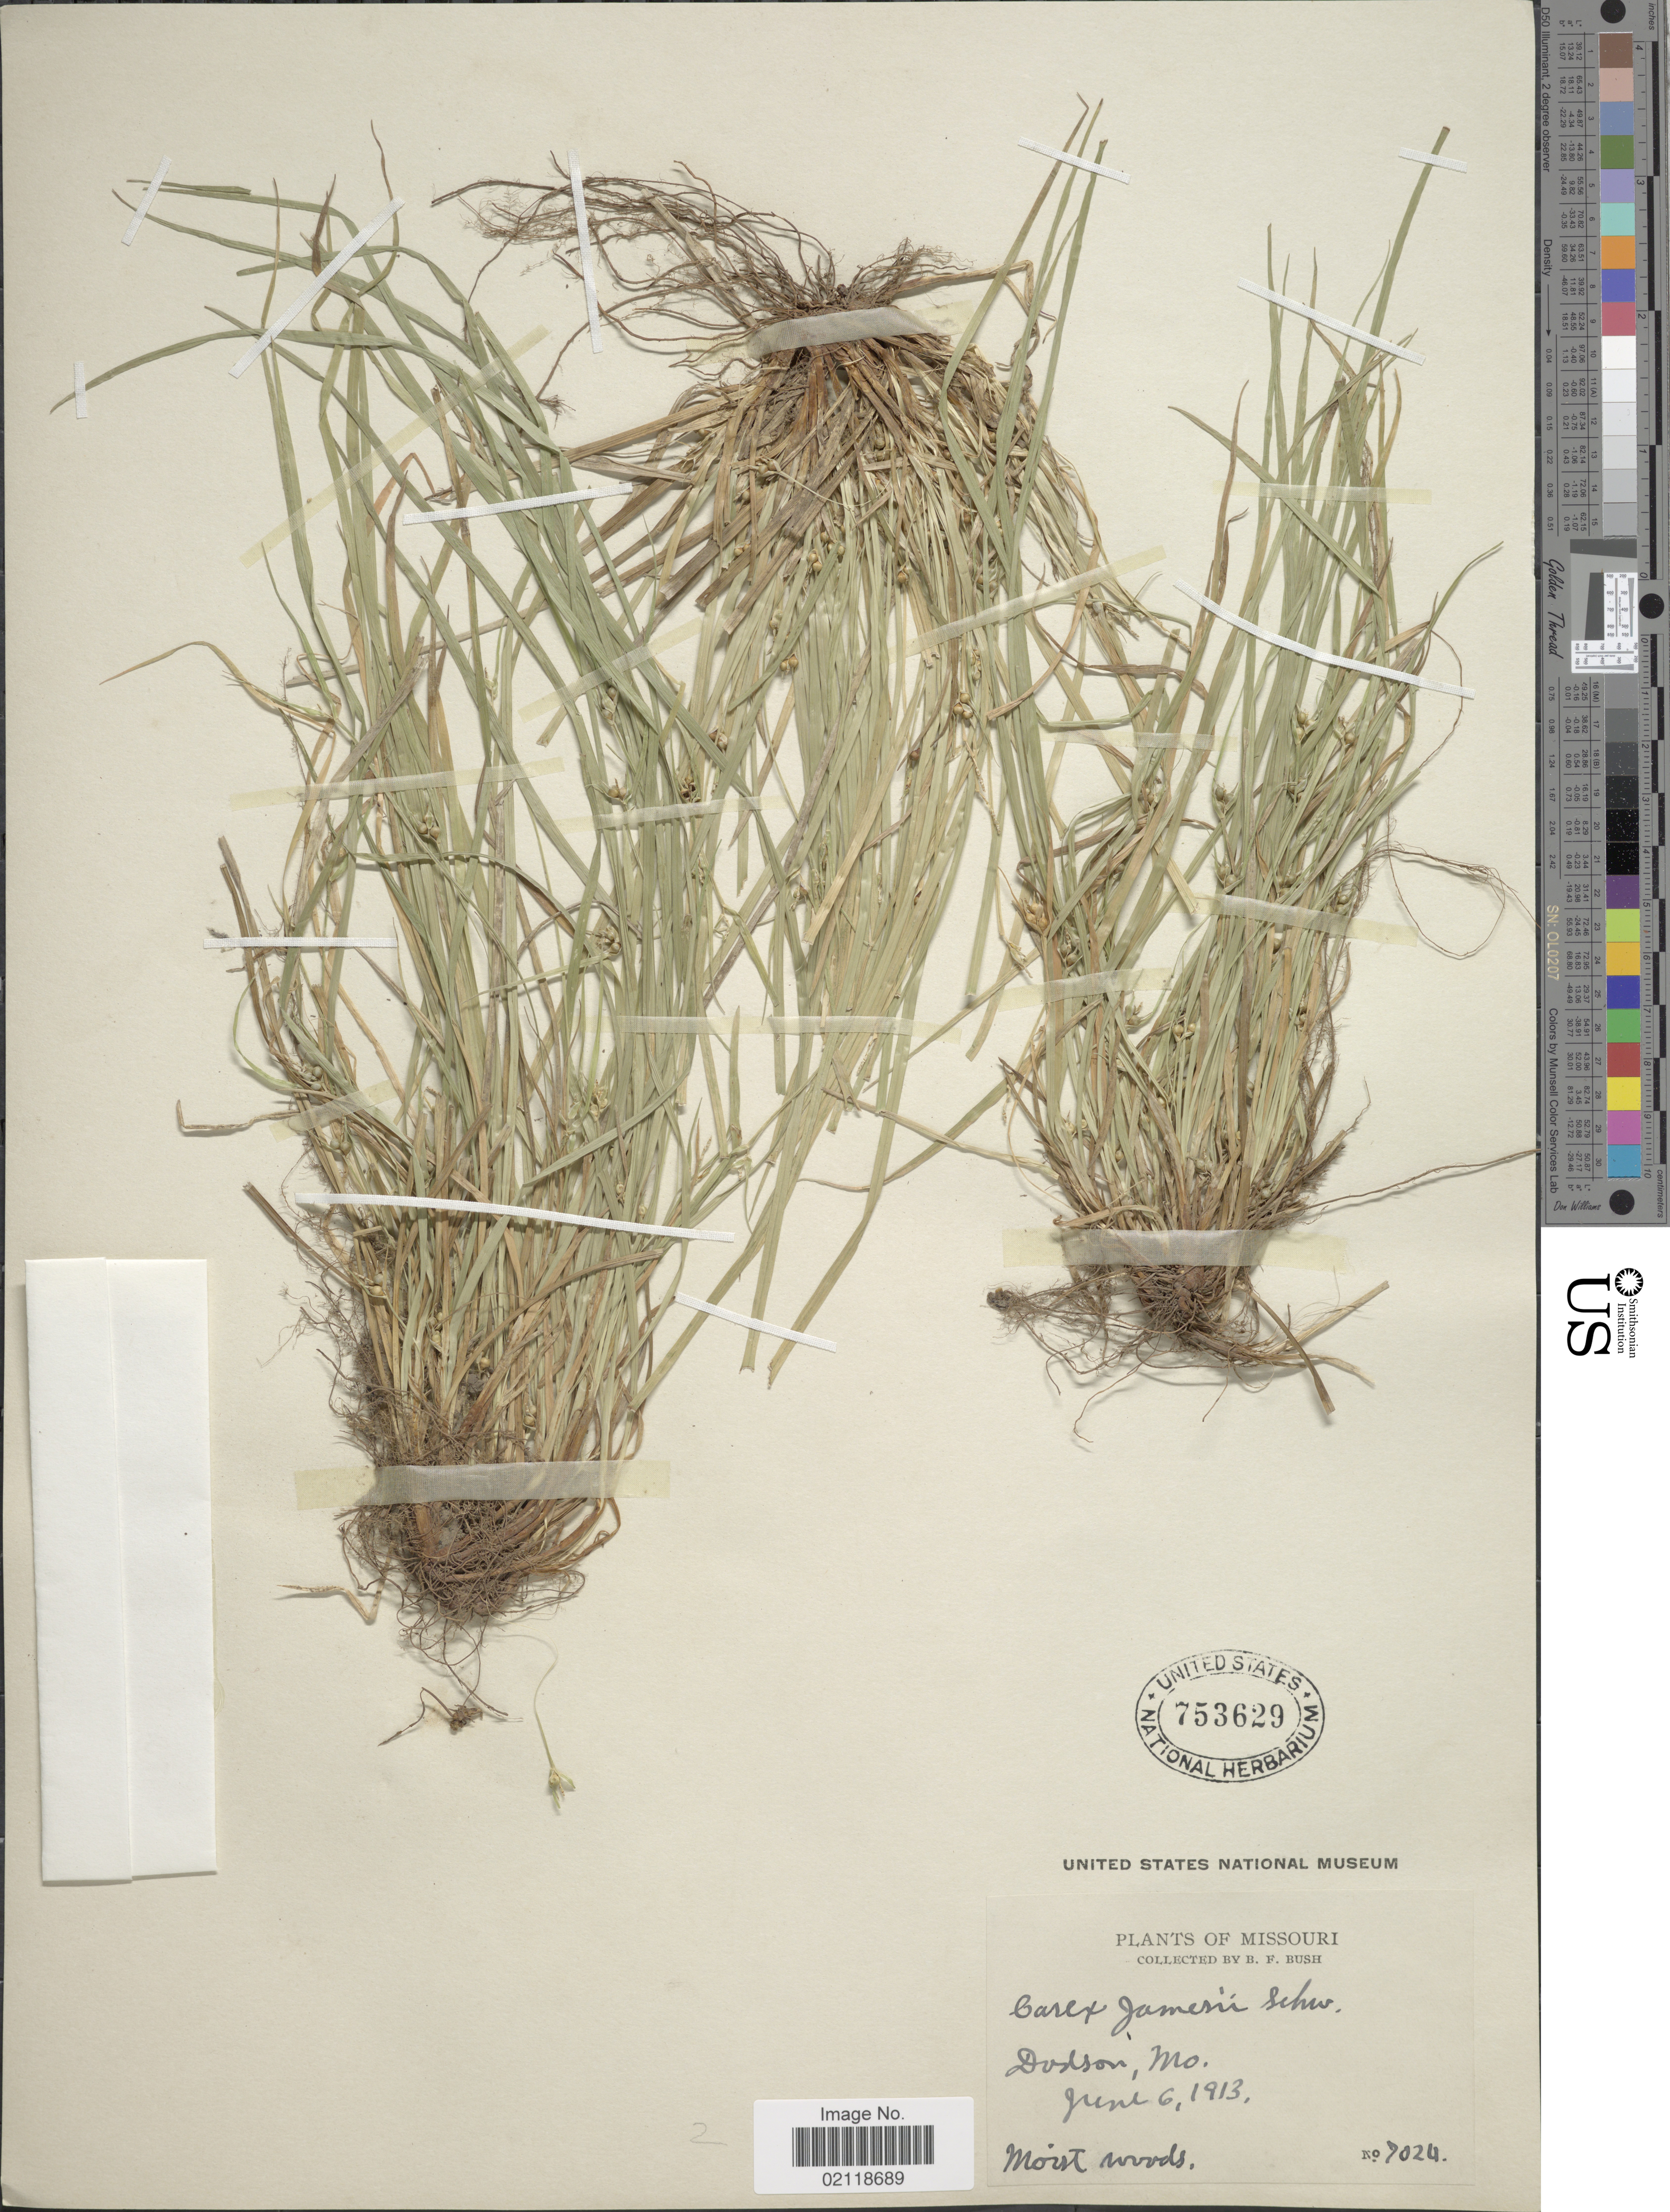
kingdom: Plantae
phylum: Tracheophyta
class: Liliopsida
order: Poales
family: Cyperaceae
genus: Carex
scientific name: Carex jamesii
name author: Schwein.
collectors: B. F. Bush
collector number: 7024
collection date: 1913-06-06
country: United States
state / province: Missouri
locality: Dodson, moist woods.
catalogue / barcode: US 753629